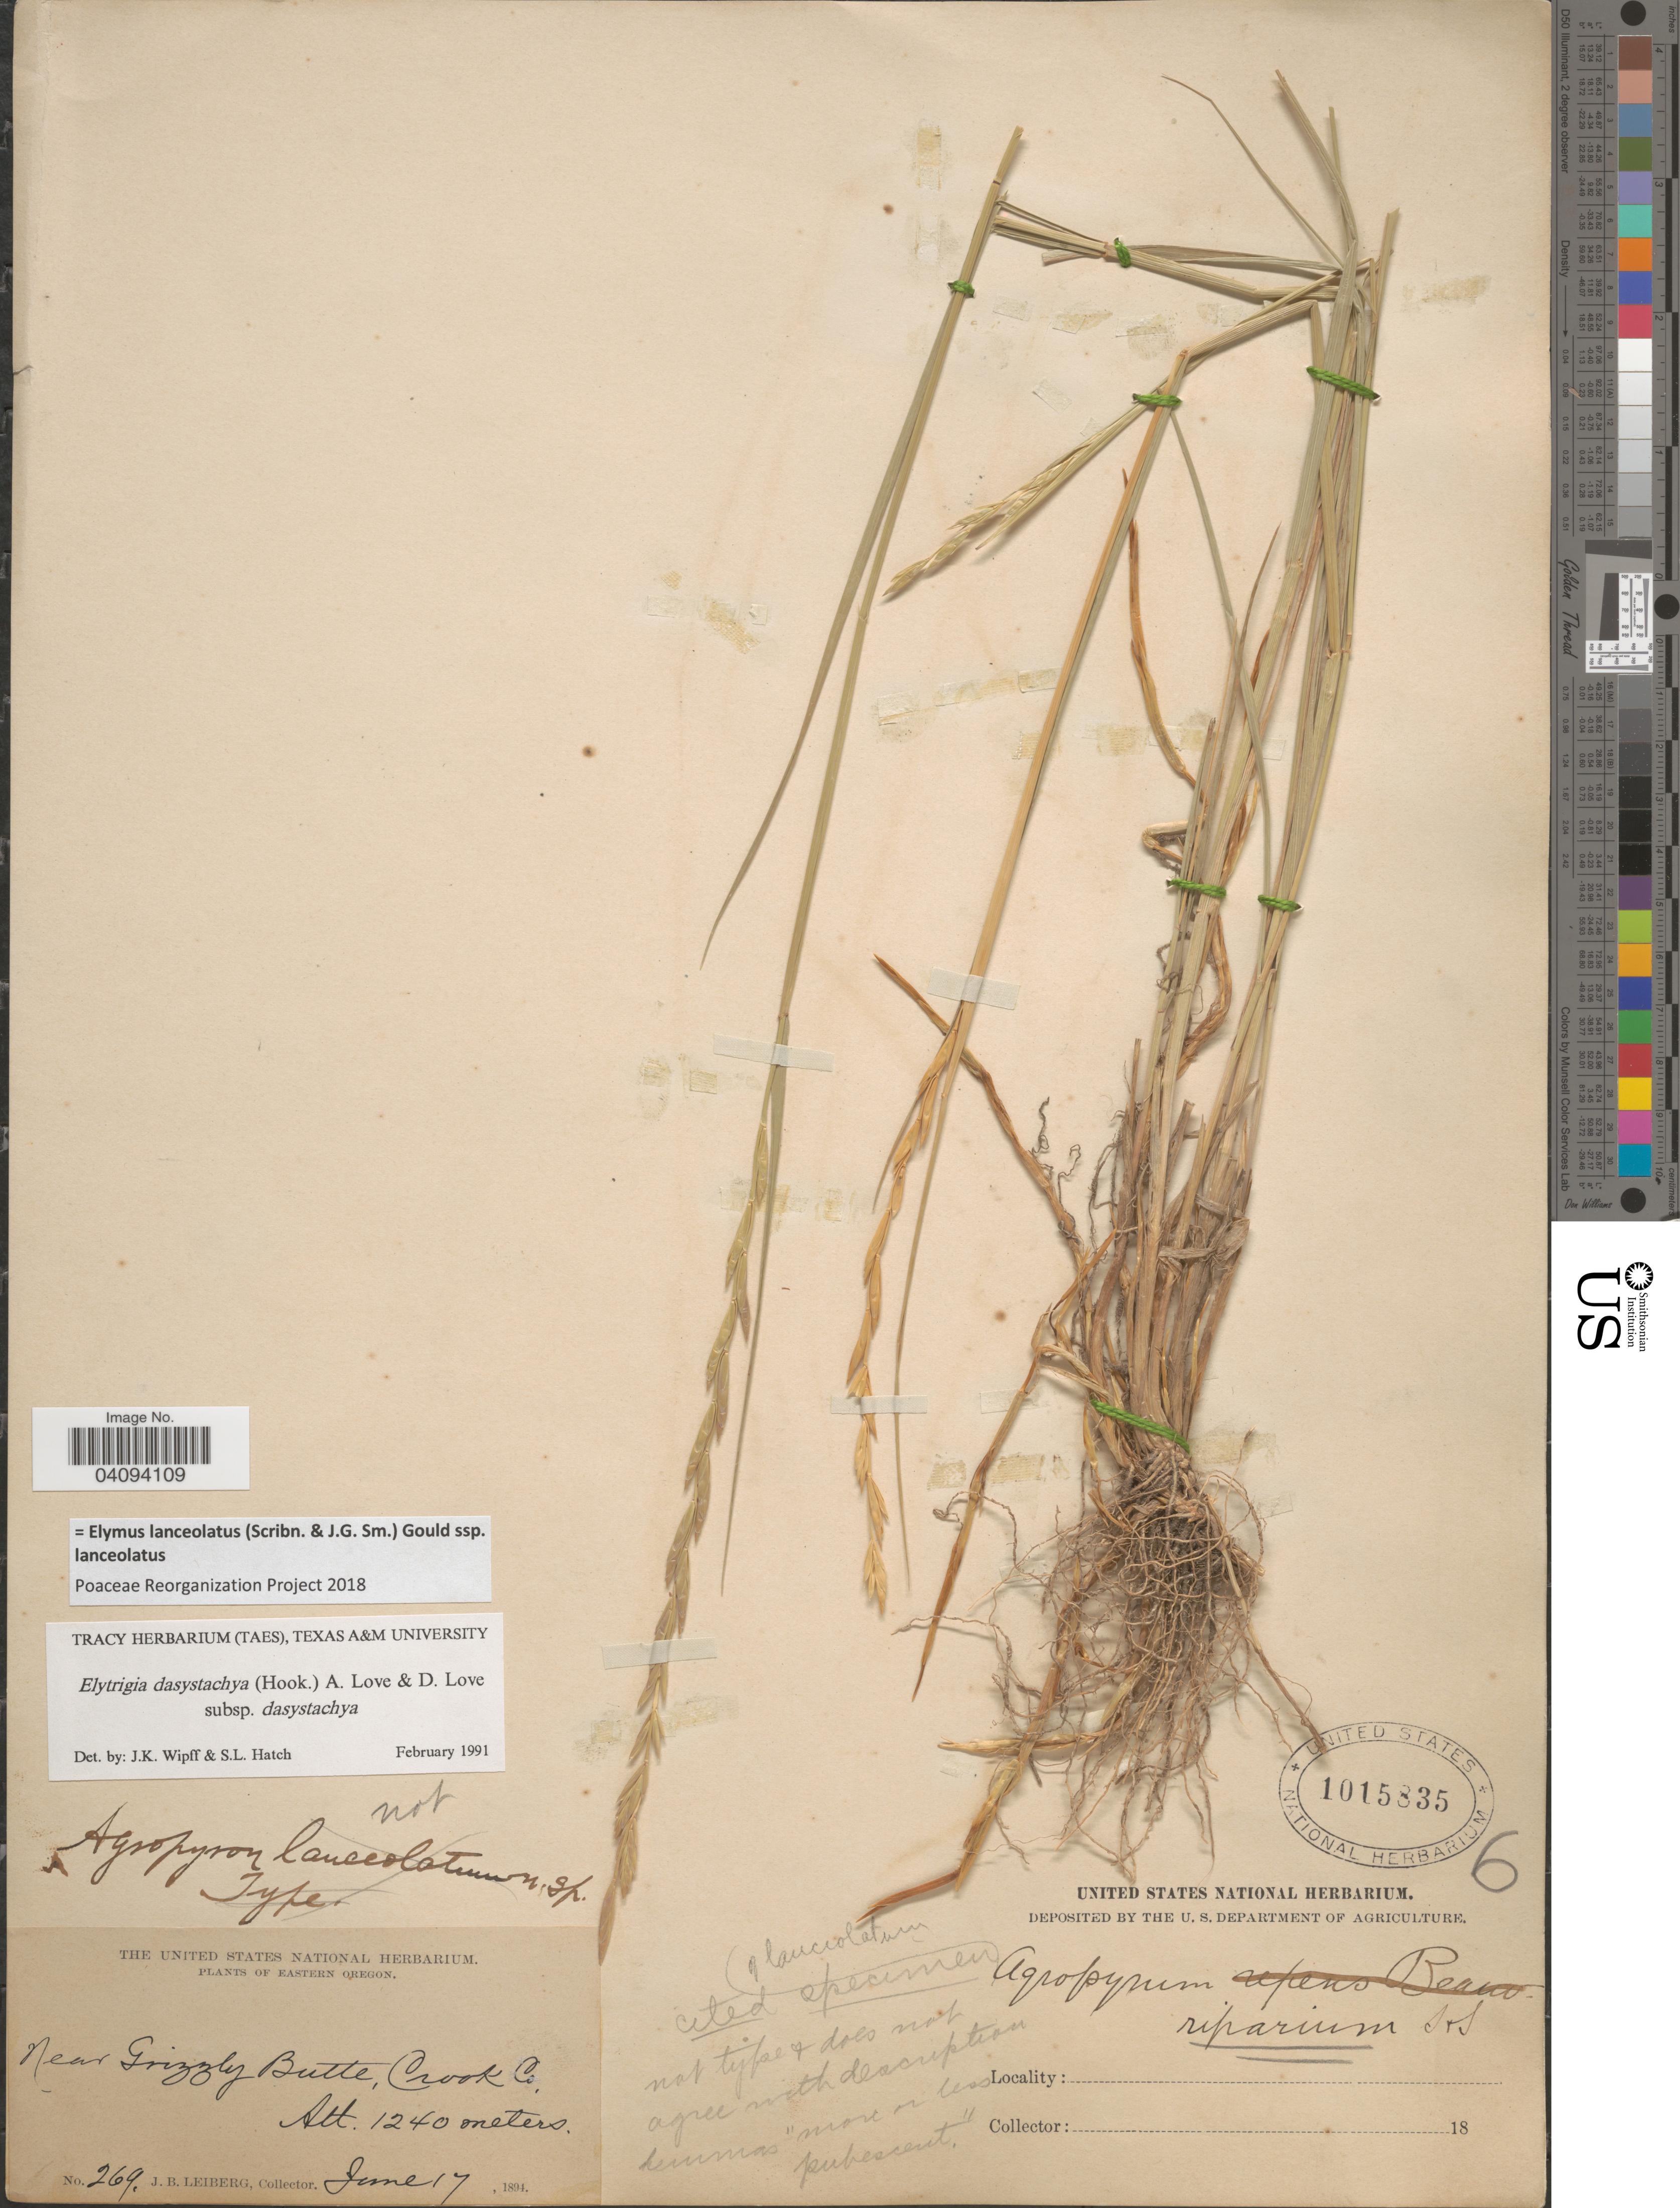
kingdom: Plantae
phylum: Tracheophyta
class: Liliopsida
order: Poales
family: Poaceae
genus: Elymus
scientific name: Elymus lanceolatus subsp. lanceolatus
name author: (Scribn. & J.G. Sm.) Gould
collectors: J. B. Leiberg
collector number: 269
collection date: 1894-06-17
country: United States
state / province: Oregon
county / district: Crook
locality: Eastern Oregon. Near Grizzly Butte, Crook Co.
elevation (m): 1240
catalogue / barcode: US 1015835